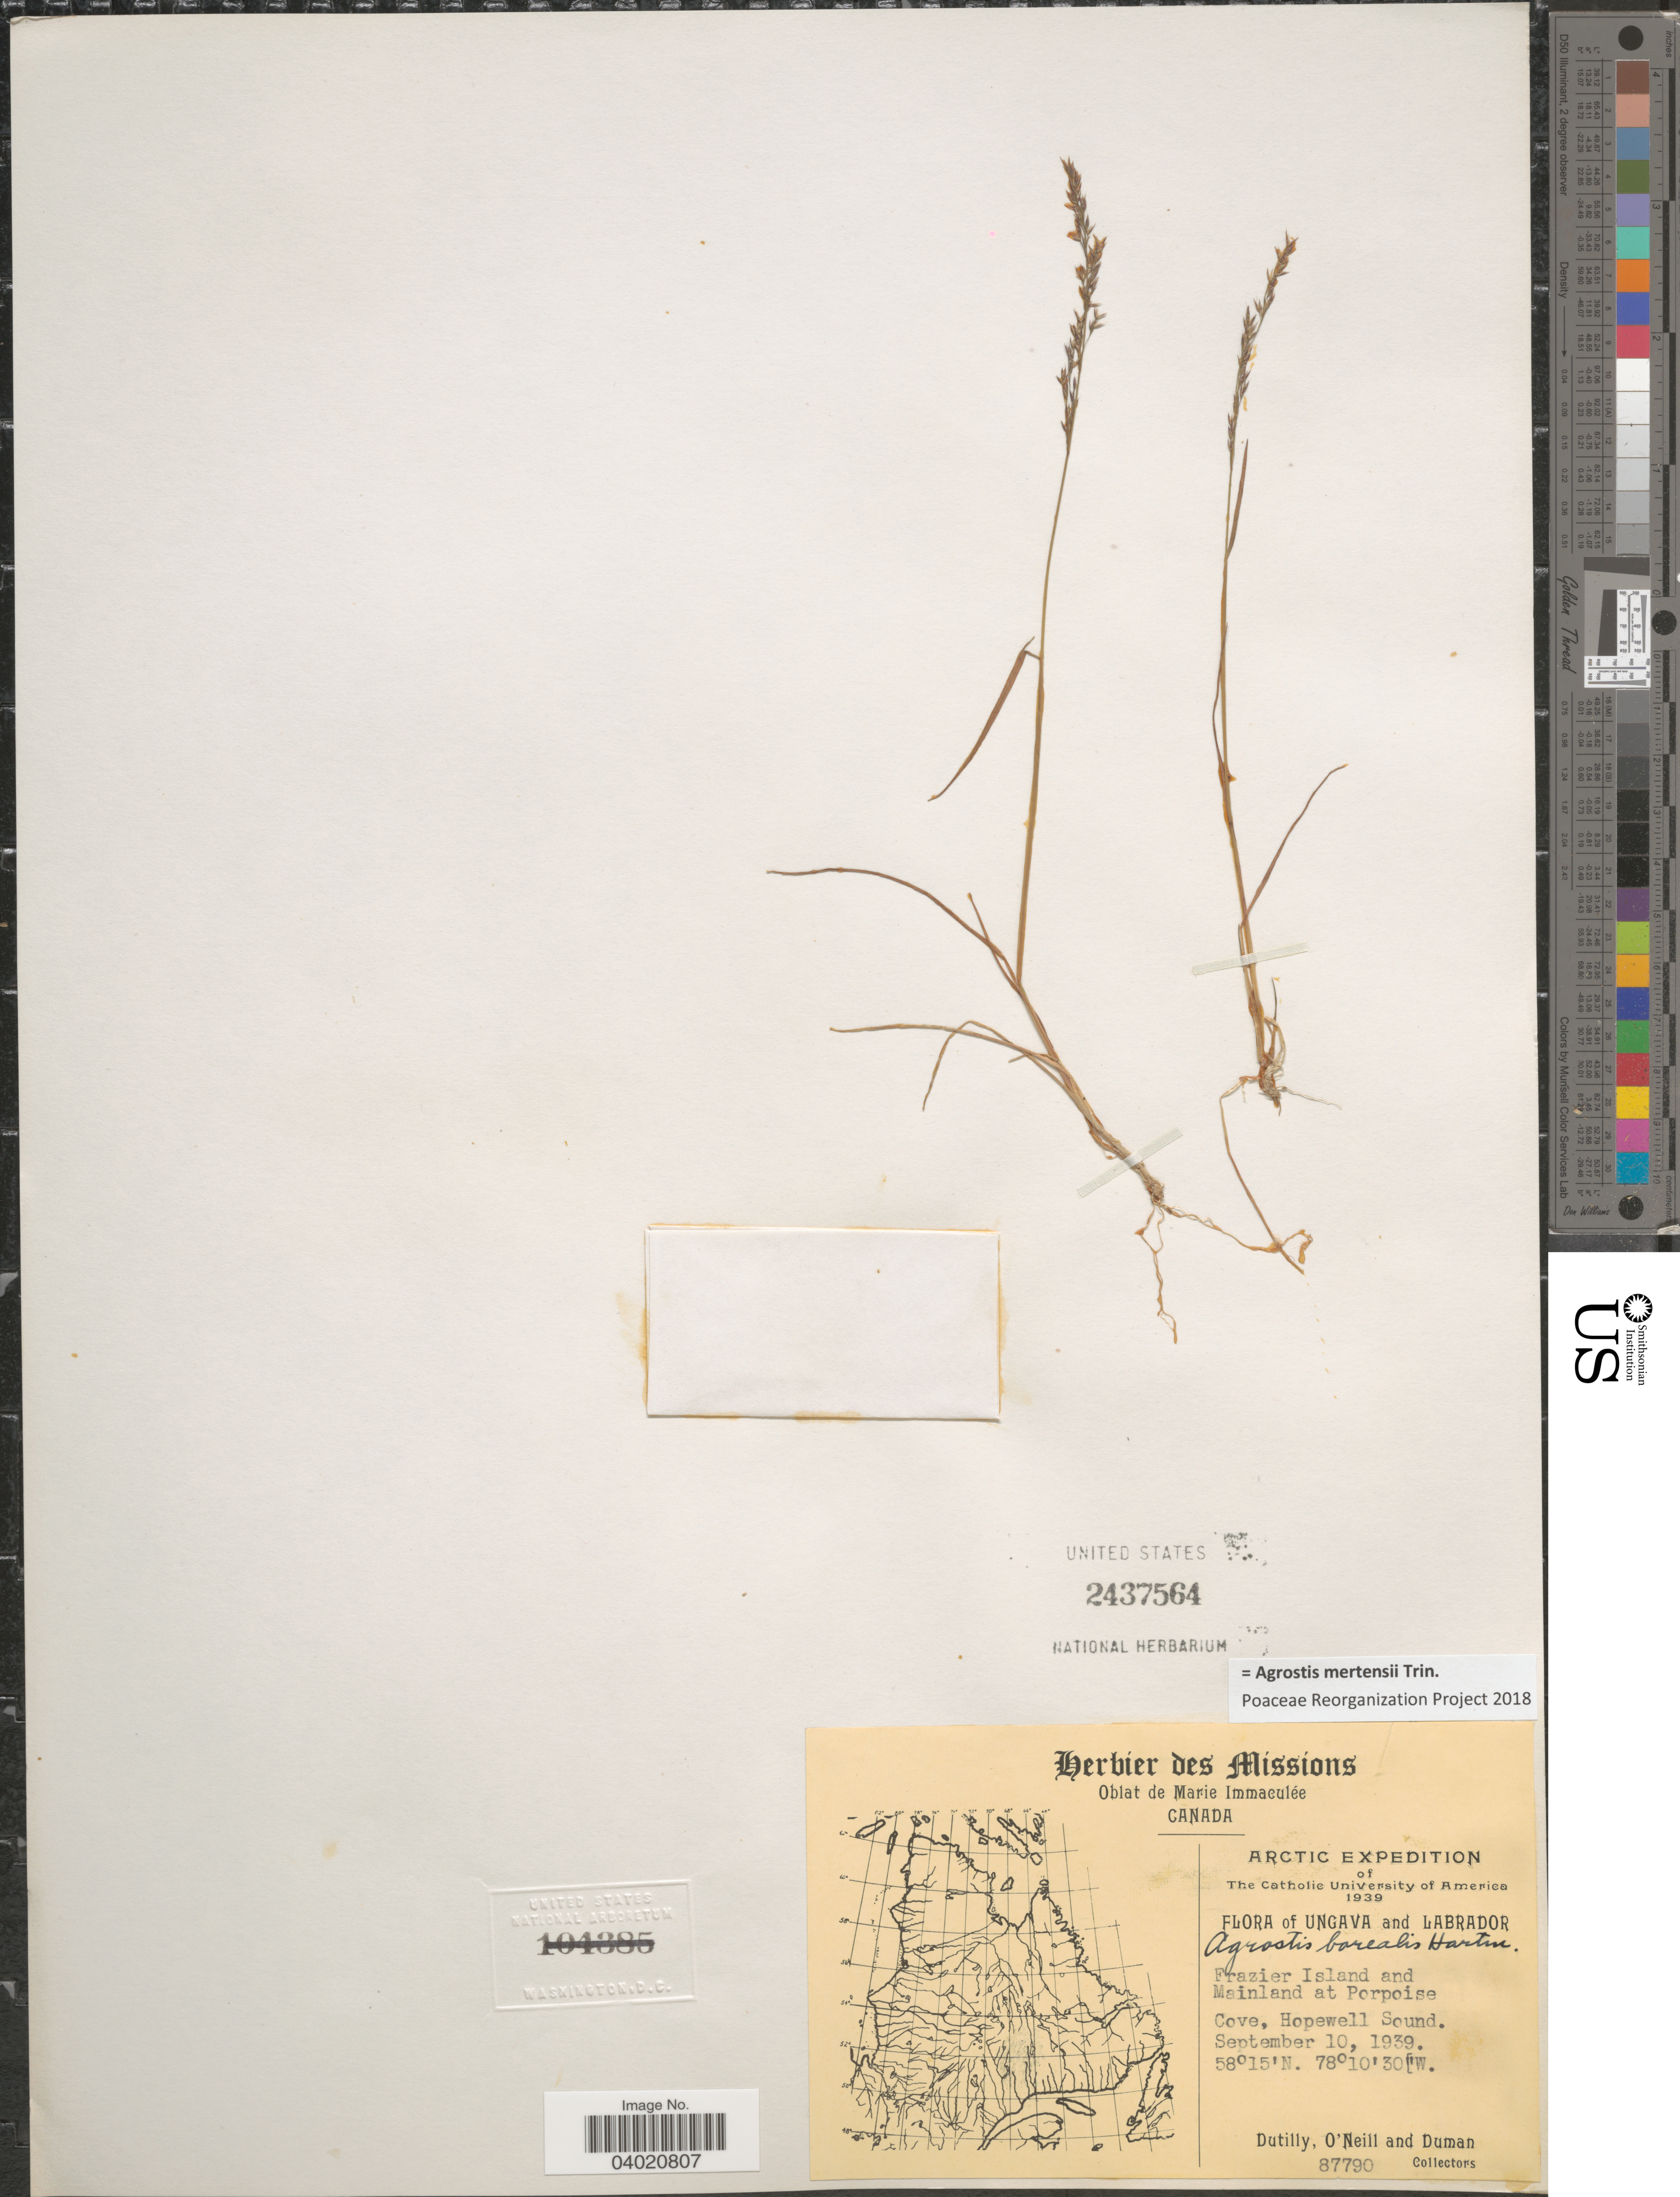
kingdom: Plantae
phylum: Tracheophyta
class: Liliopsida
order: Poales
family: Poaceae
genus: Agrostis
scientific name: Agrostis mertensii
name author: Trin.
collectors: -. Dutilly, O' Neill & -. Duman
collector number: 87790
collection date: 1939-09-10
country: Canada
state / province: Newfoundland and Labrador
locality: Ungava and Labrador. Frazier Island and Mainland at Porpoise Cove, Hopewell Sound.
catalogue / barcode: US 2437564